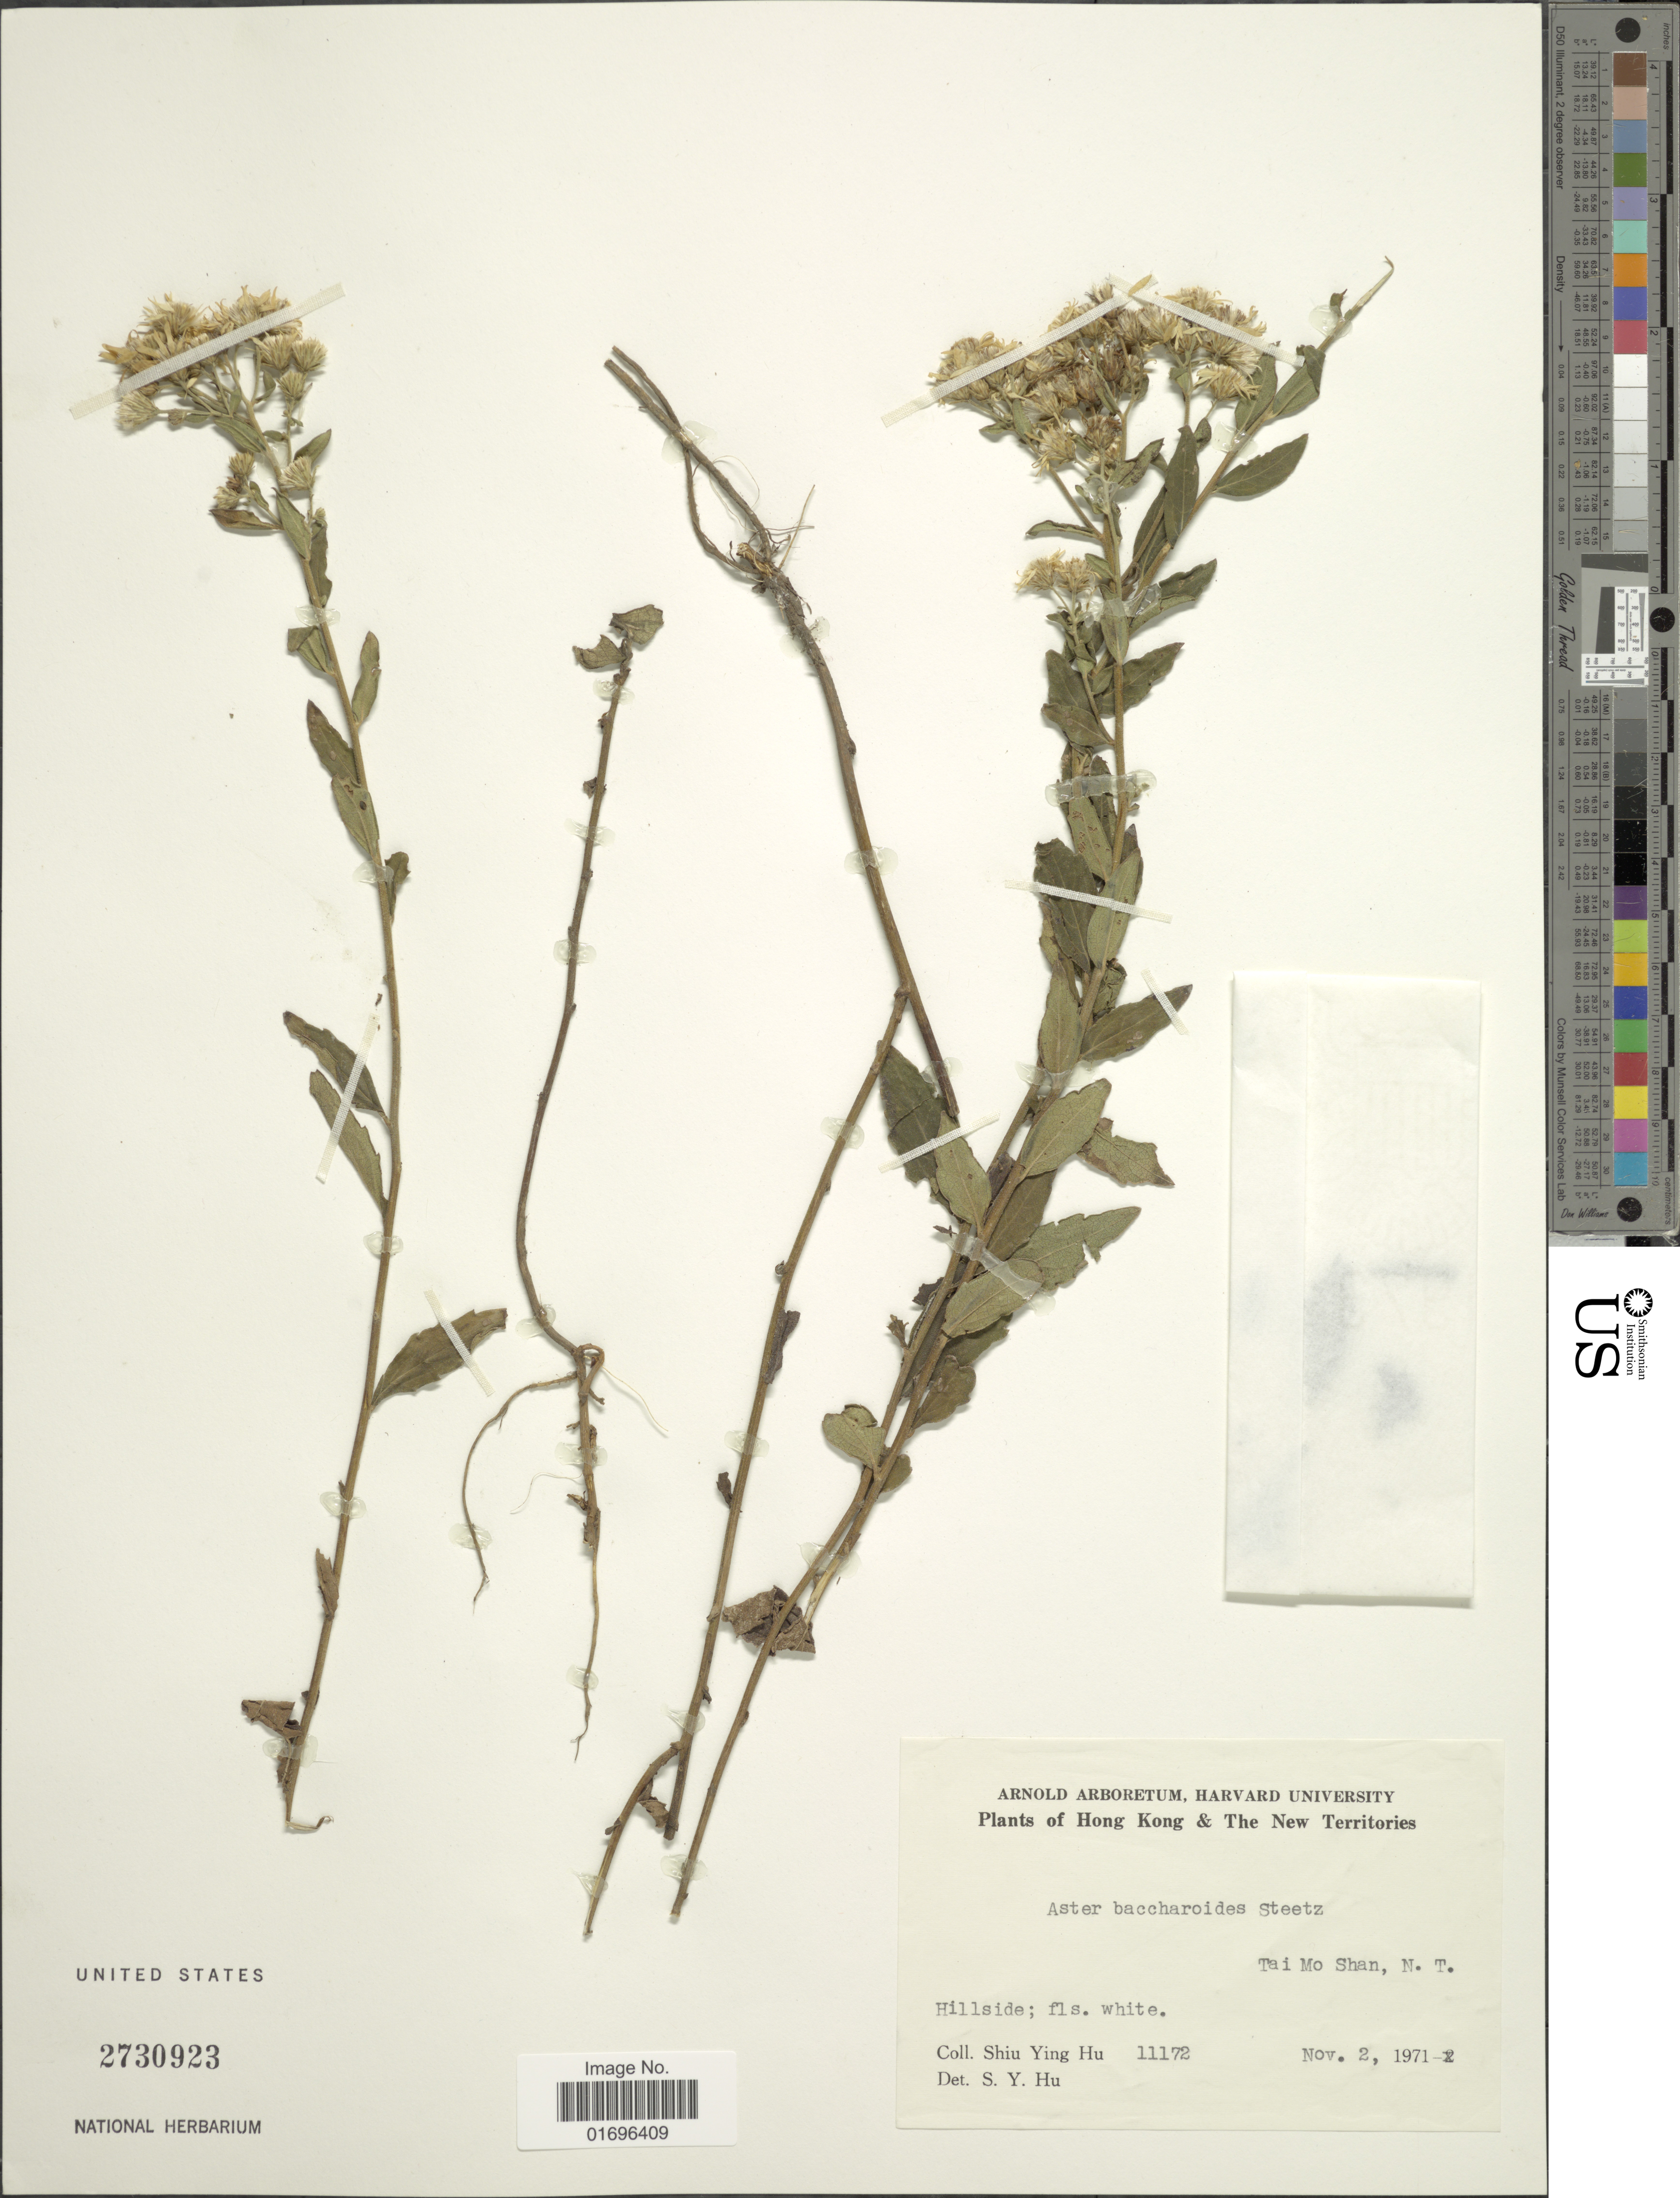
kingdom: Plantae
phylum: Tracheophyta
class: Magnoliopsida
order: Asterales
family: Asteraceae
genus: Aster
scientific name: Aster baccharoides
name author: (Benth.) Steetz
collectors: S. Y. Hu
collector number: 11172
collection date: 1971-11-02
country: China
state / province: Hong Kong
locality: Hong Kong & The New Territories. Tai Mo Shan, N.T.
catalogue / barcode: US 2730923